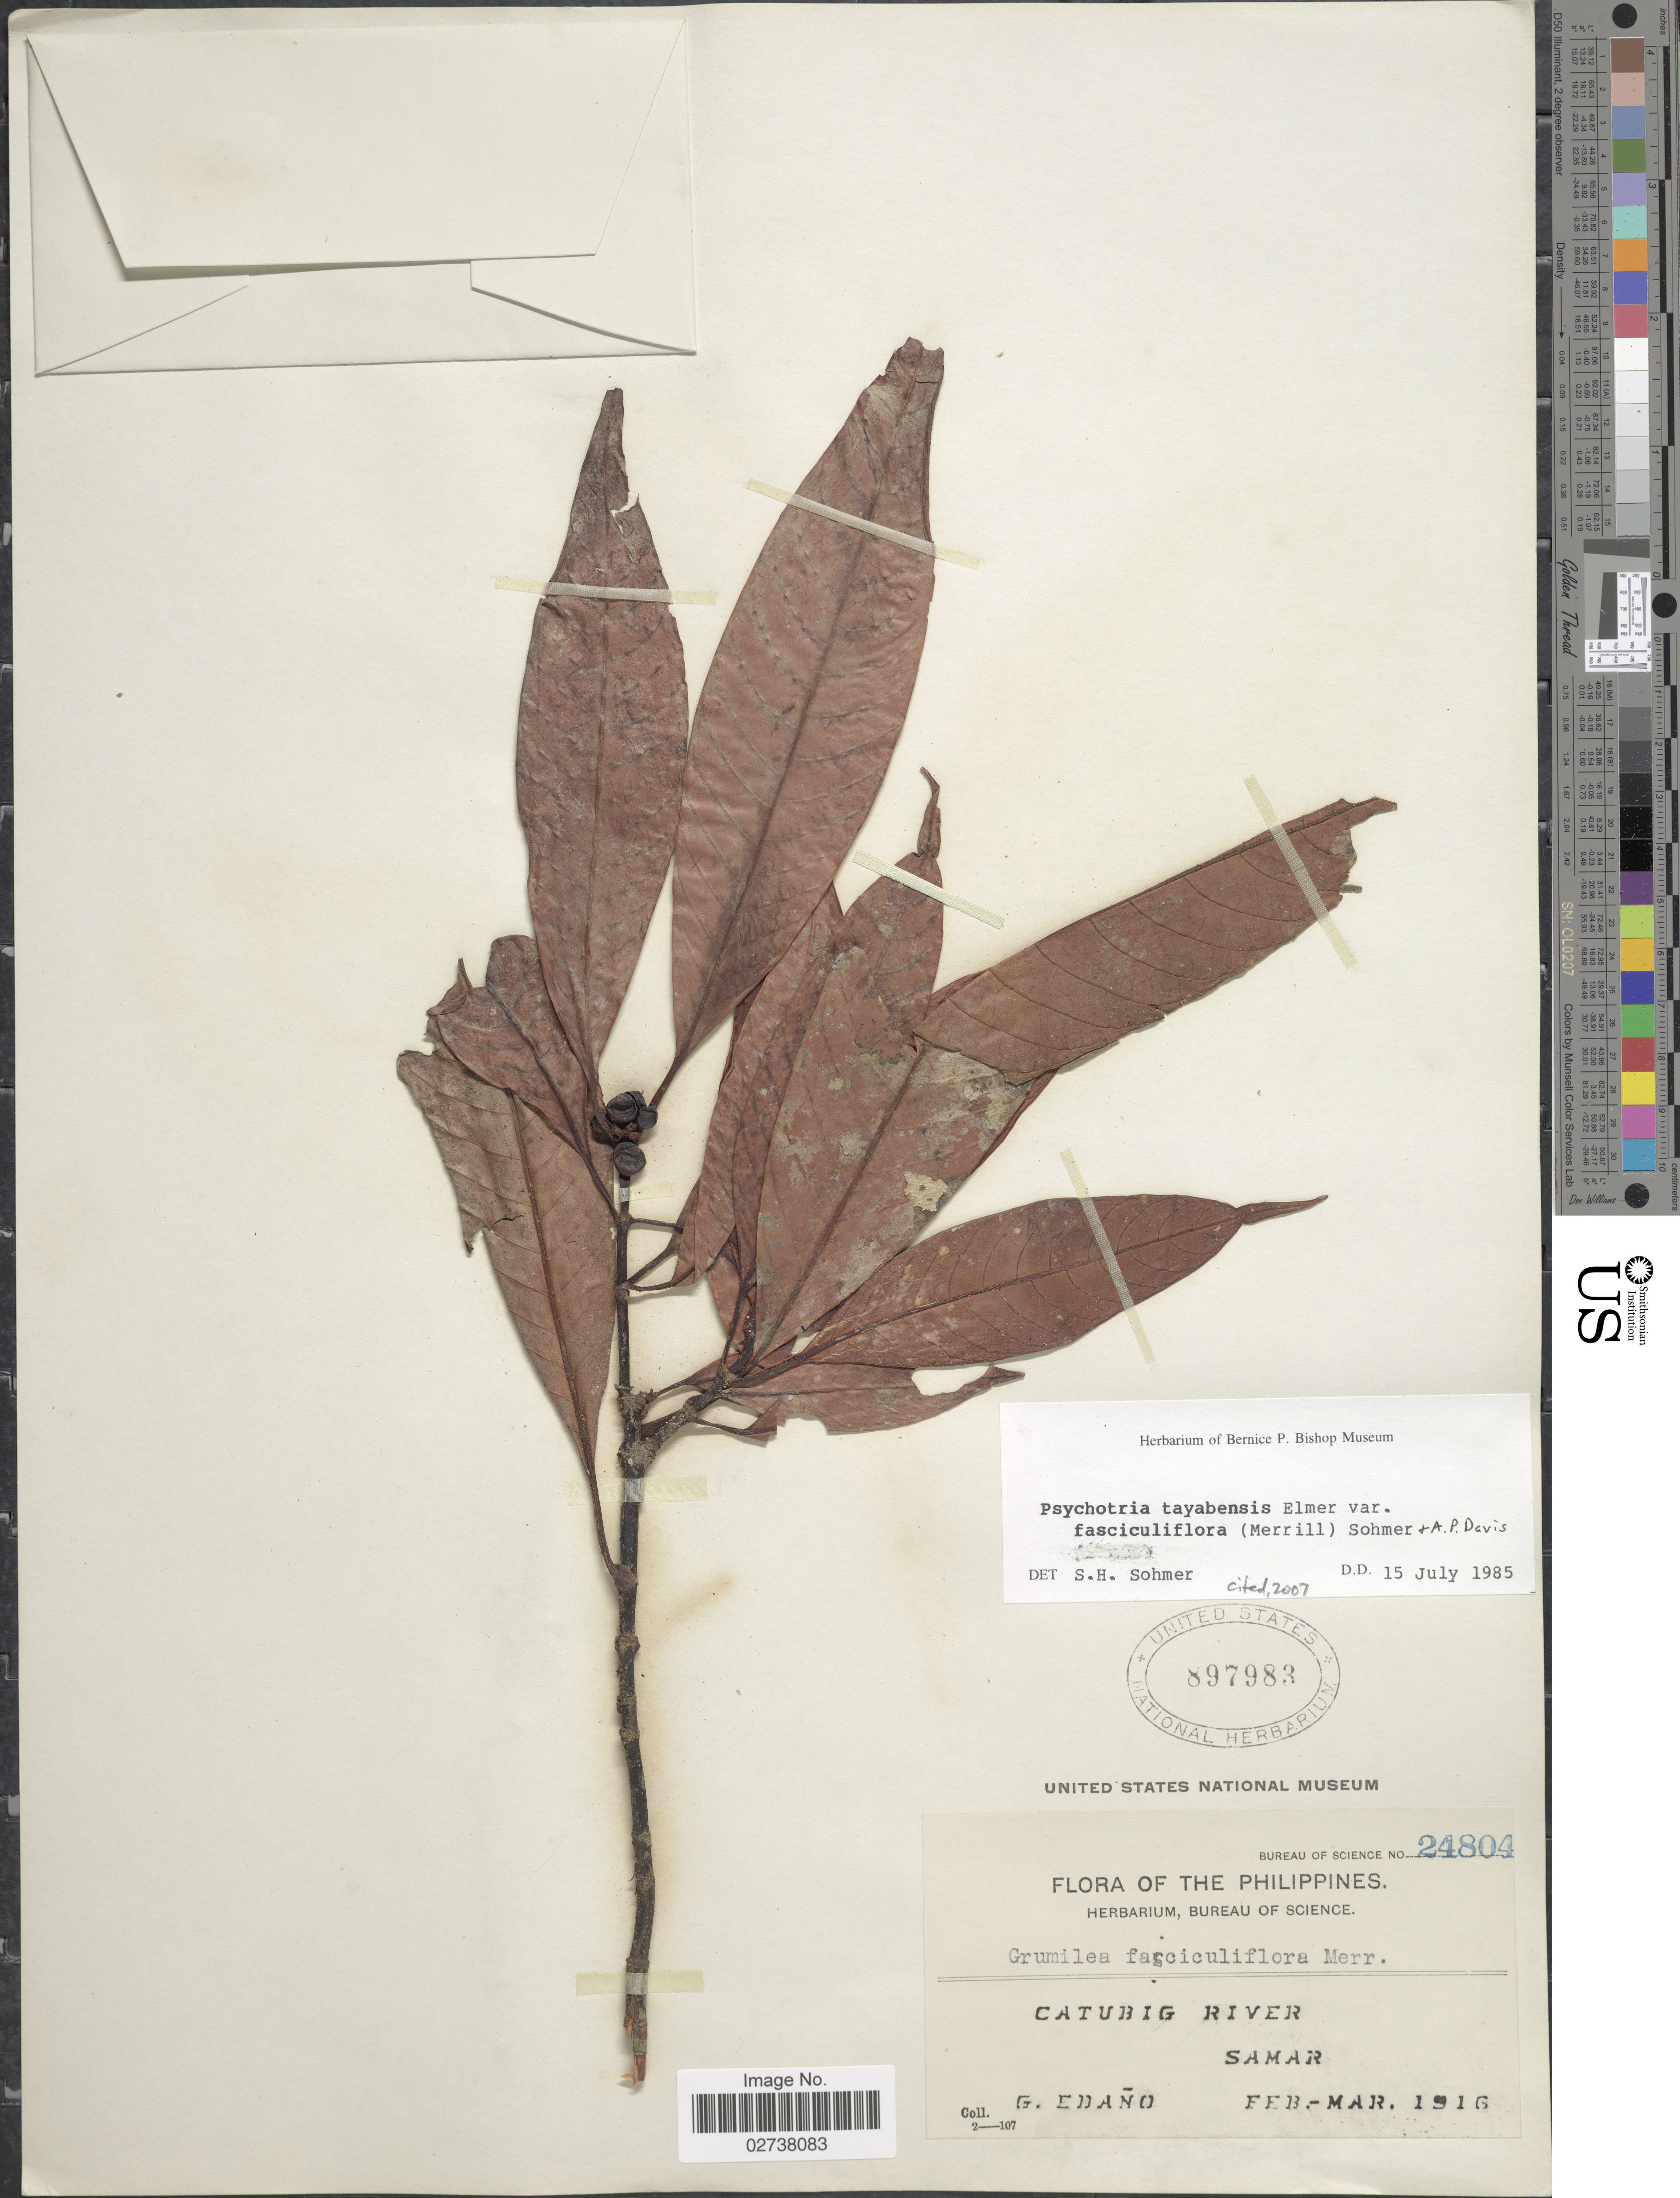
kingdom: Plantae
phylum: Tracheophyta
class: Magnoliopsida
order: Gentianales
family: Rubiaceae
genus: Psychotria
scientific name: Psychotria tayabensis var. fasciculiflora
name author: (Merr.) Sohmer & A.P. Davis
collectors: G. Edaño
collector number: Bureau of Science 24804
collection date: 1916-02/1916-03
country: Philippines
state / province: Eastern Visayas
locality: Catubig River, Samar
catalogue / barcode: US 897983